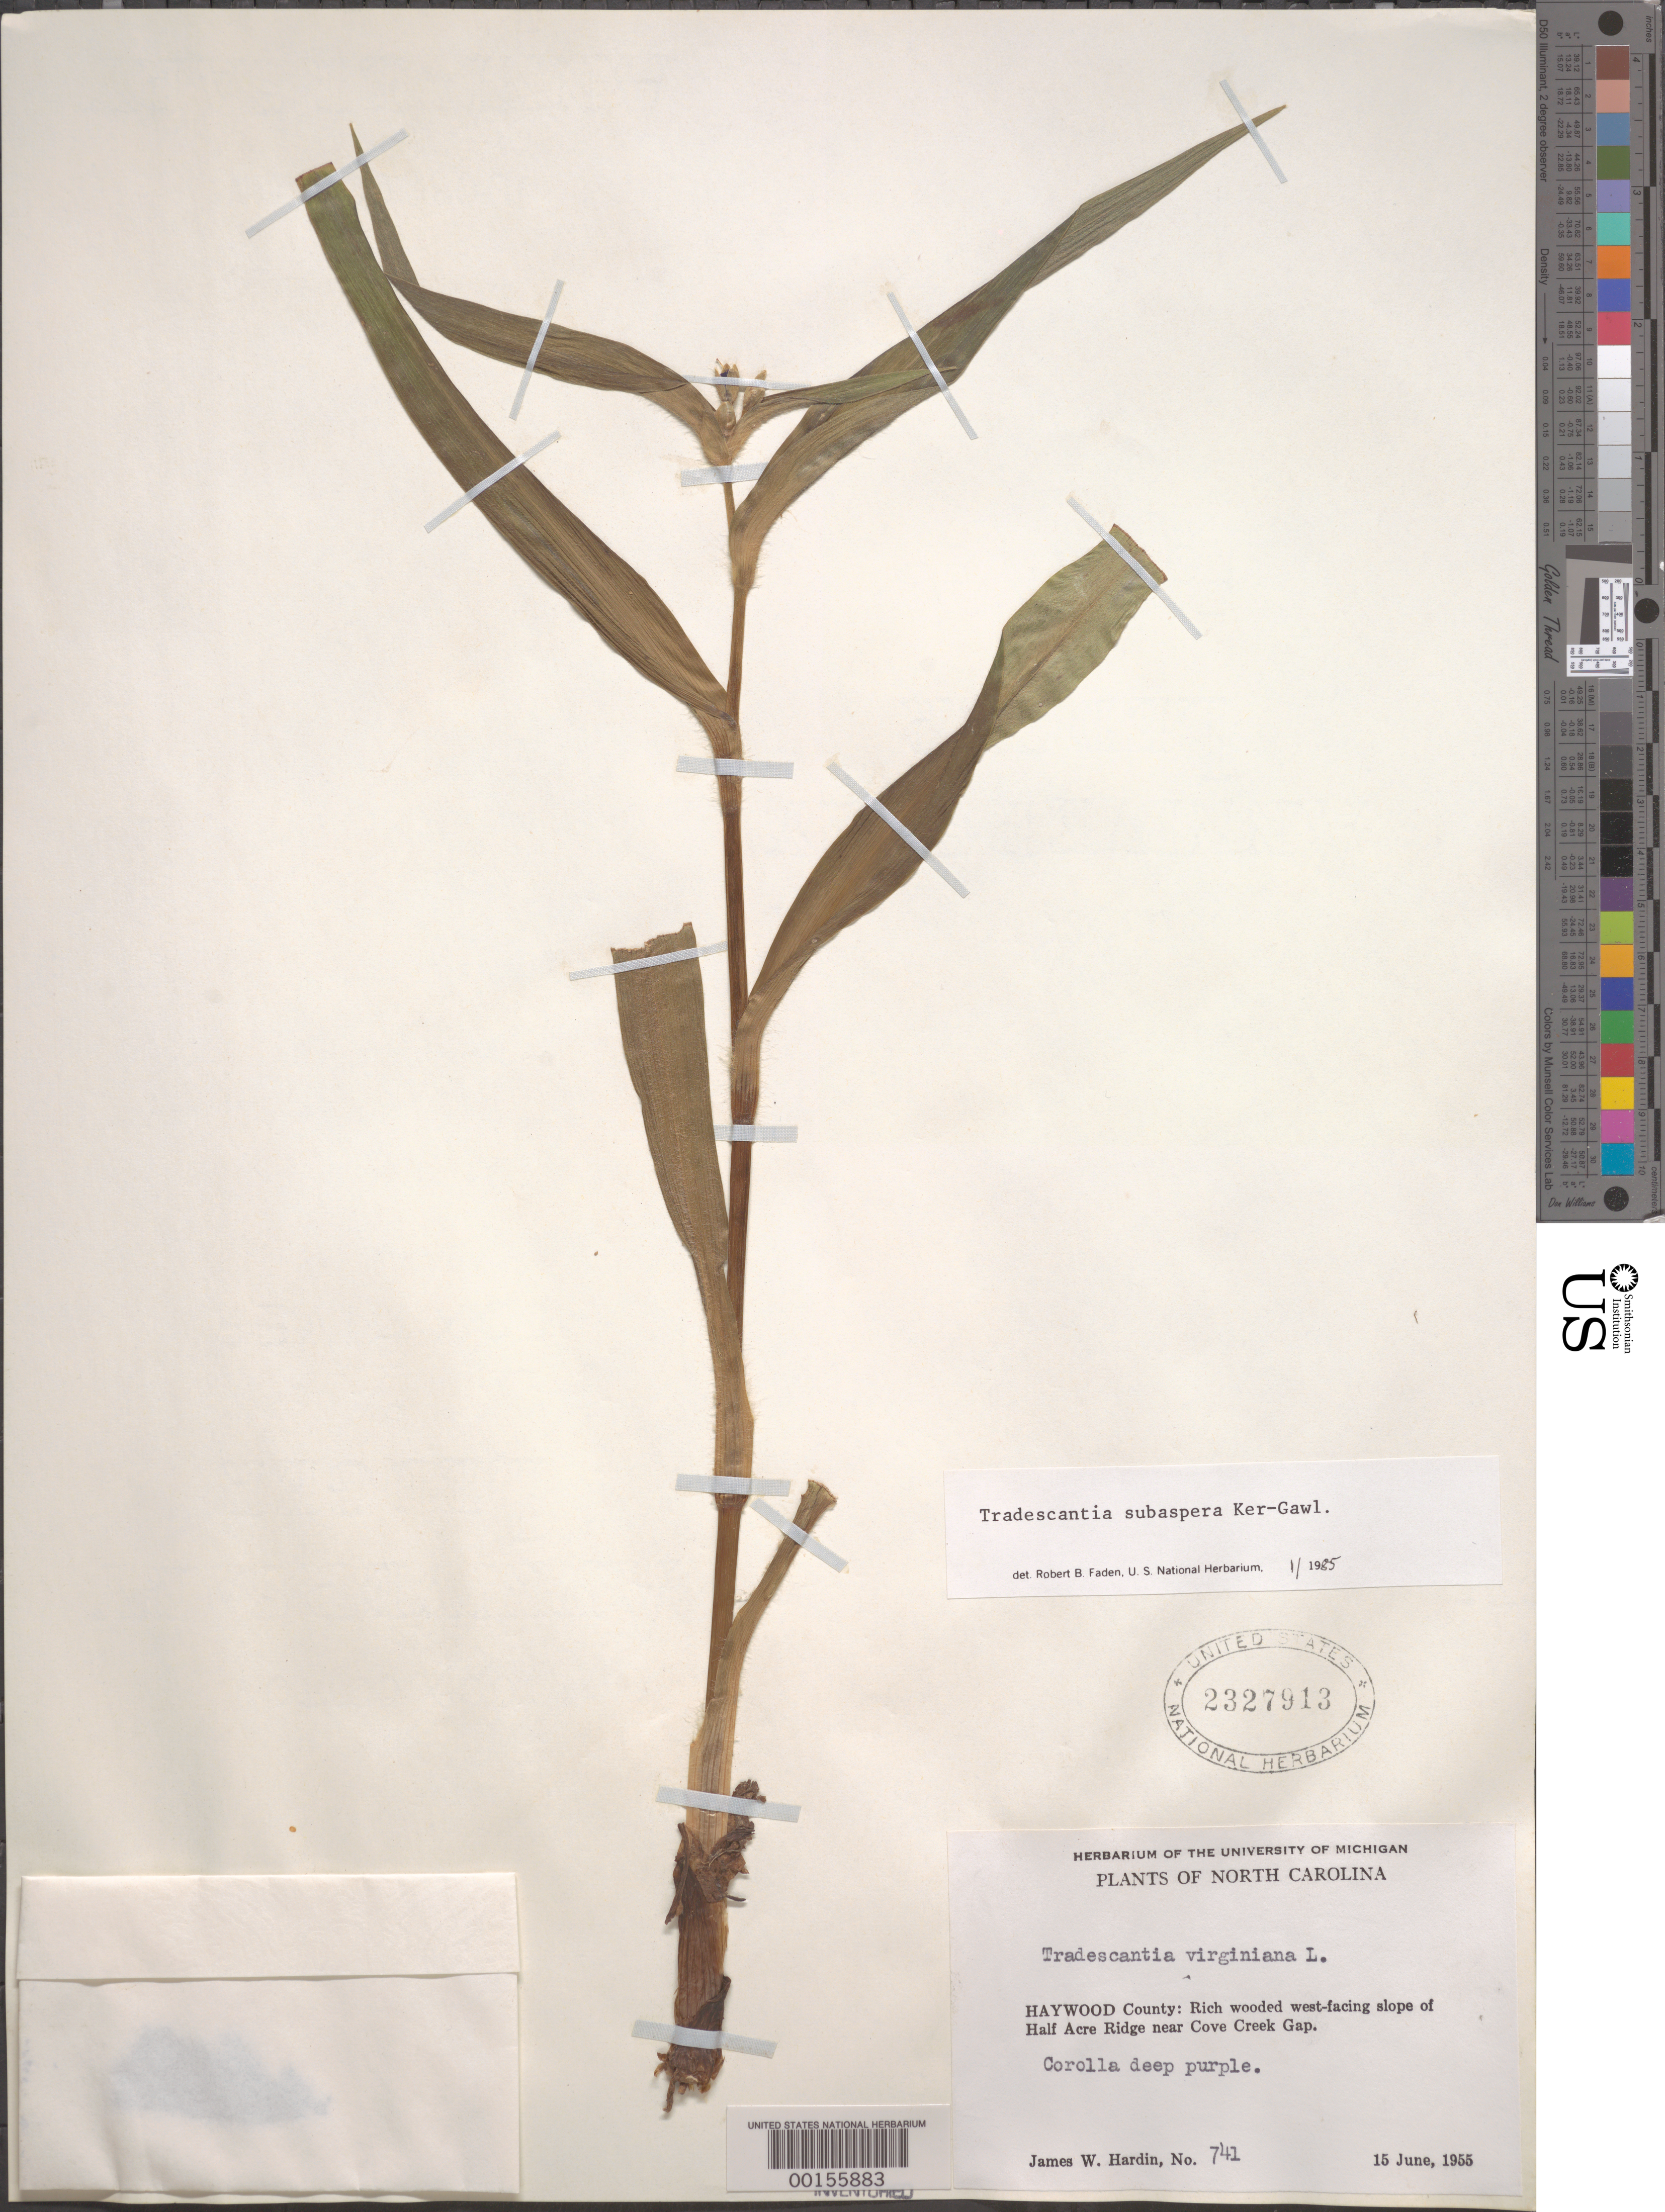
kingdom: Plantae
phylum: Tracheophyta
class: Liliopsida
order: Commelinales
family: Commelinaceae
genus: Tradescantia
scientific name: Tradescantia subaspera var. montana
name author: (Shuttlew. ex Small & Vail) E.S. Anderson & Woodson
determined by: Faden, Robert B., (US), Smithsonian Institution - National Museum of Natural History (UNITED STATES)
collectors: J. Hardin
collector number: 741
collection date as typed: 15 Jun 1955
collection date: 1955-06-15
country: United States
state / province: North Carolina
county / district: Haywood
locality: Half acre woods near cove creek gap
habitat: Rich wooded slope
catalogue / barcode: US 2327913